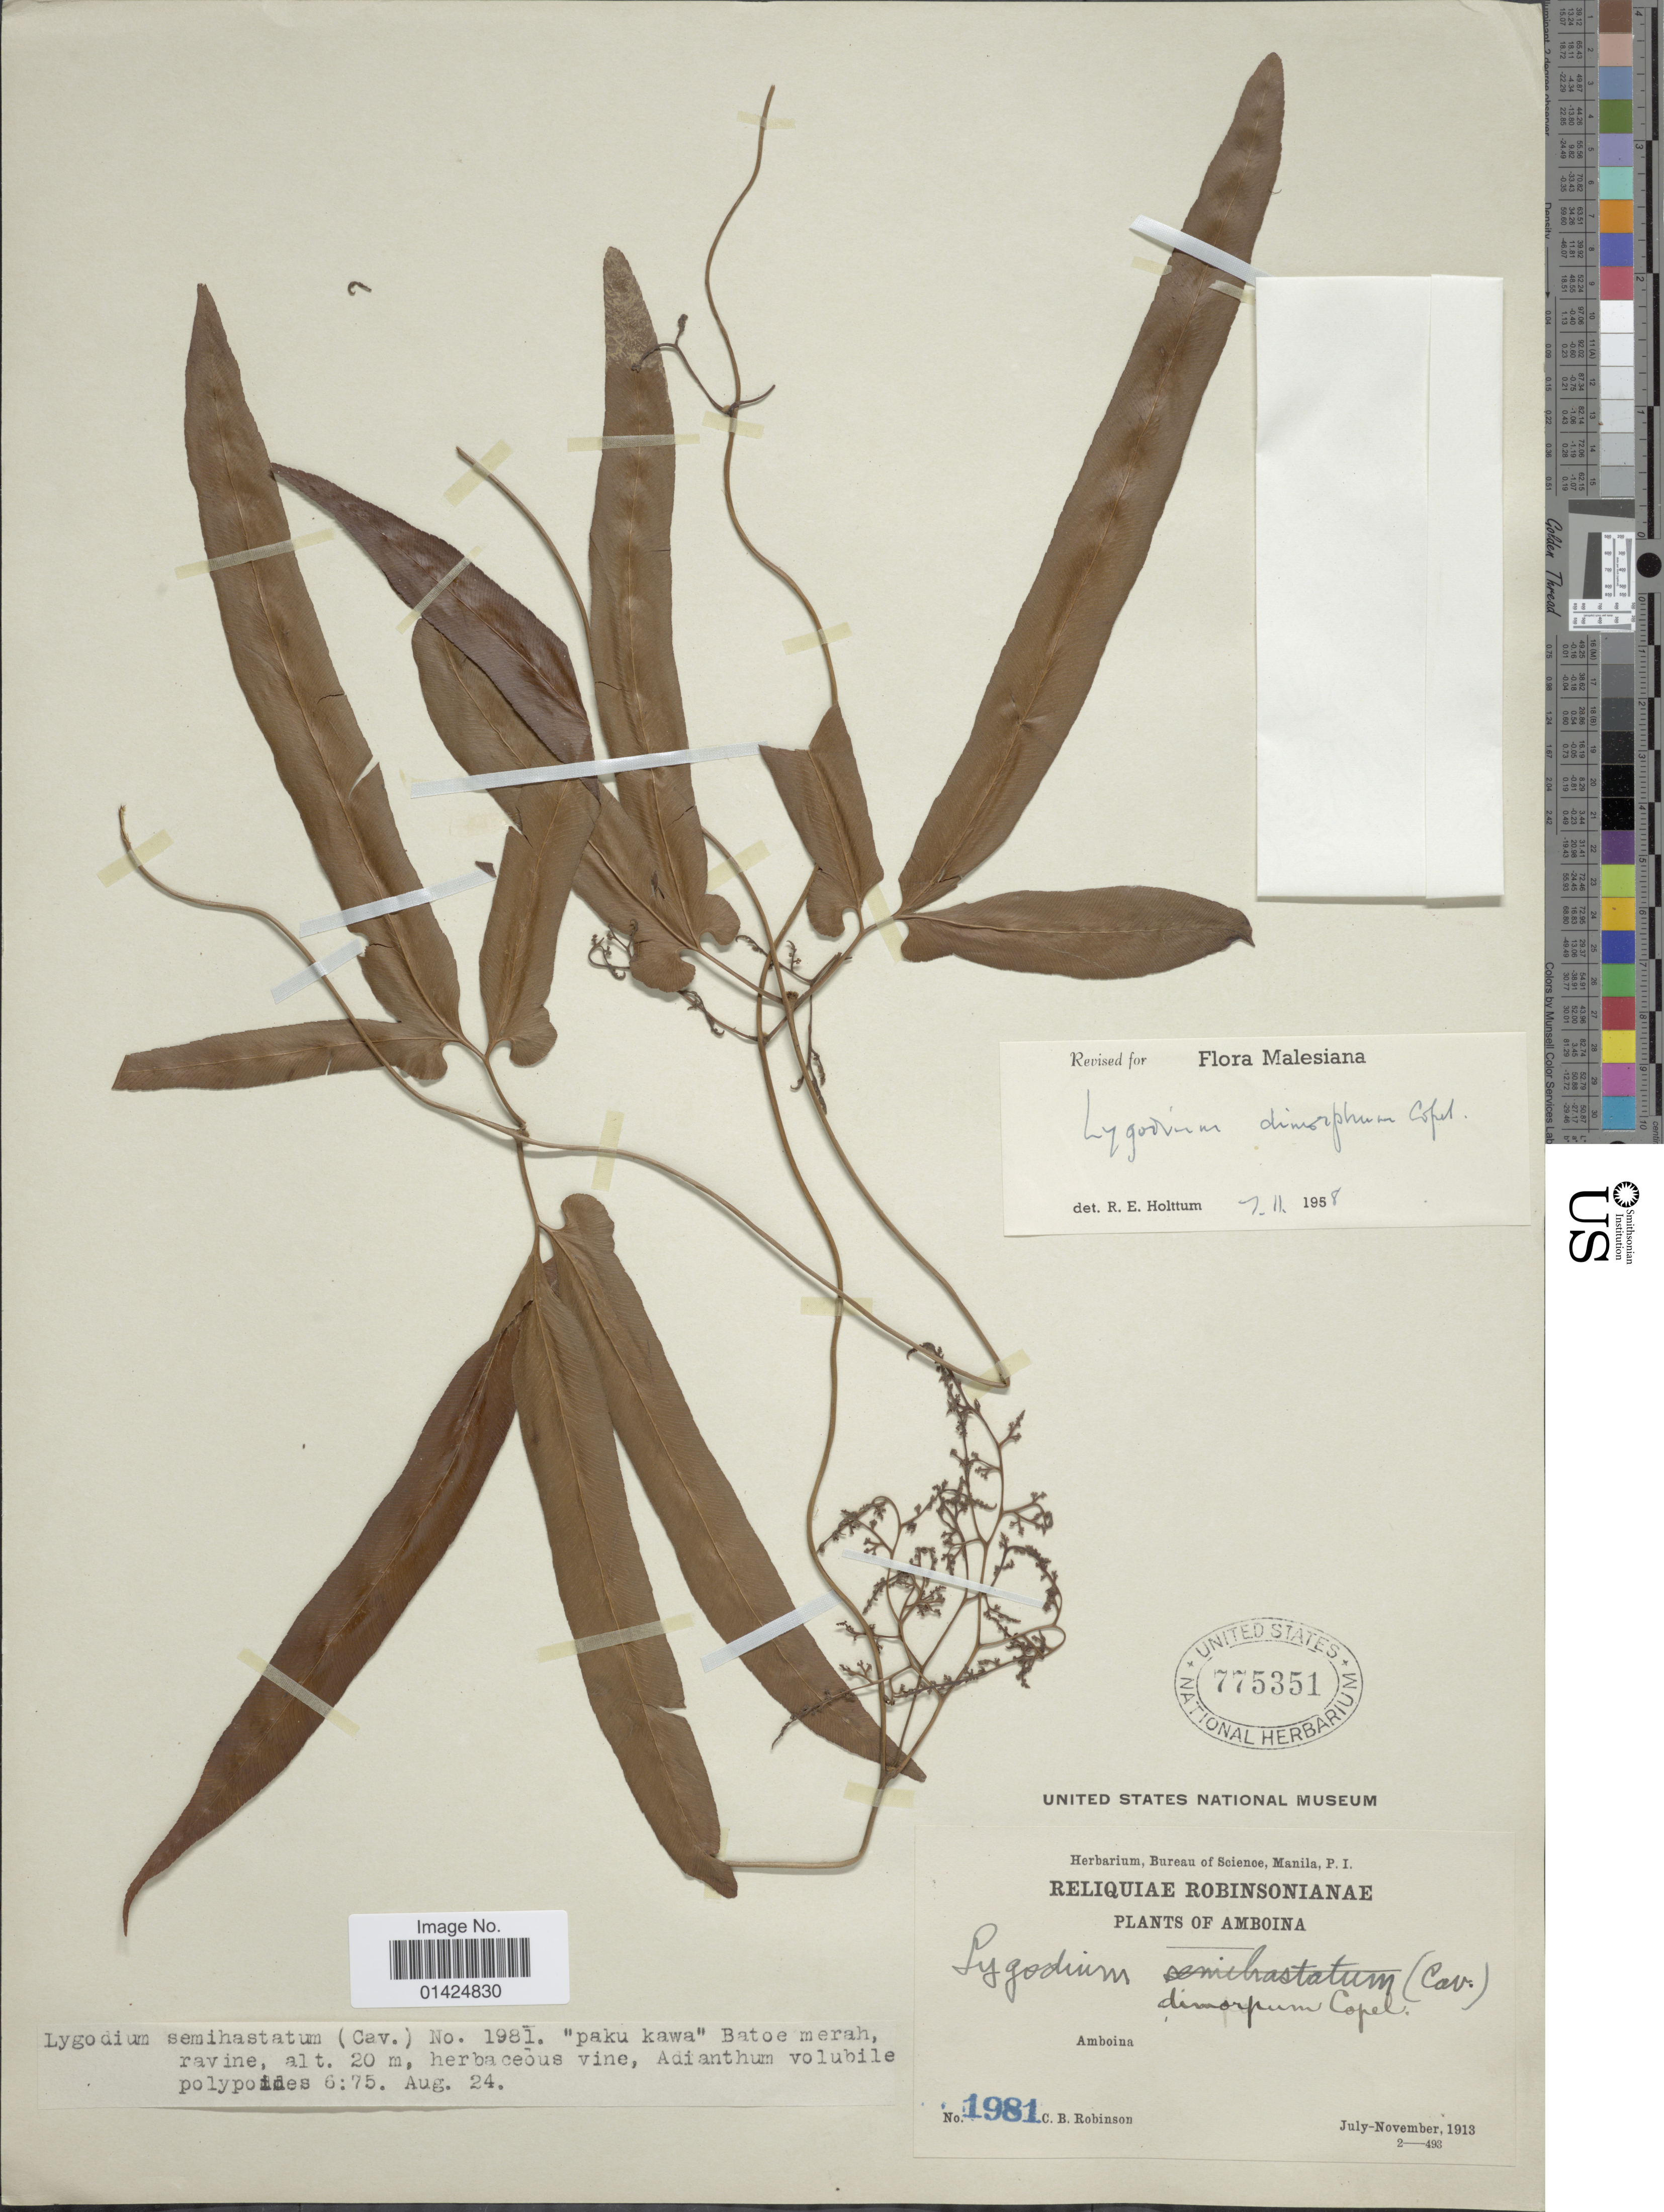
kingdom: Plantae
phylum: Tracheophyta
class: Polypodiopsida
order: Schizaeales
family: Lygodiaceae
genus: Lygodium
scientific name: Lygodium dimorphum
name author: Copel.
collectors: C. Robinson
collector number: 1981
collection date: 1913-08-24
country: Indonesia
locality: Amboina. "paku kawa"Batoe merah ravine.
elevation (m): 20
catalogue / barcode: US 775351